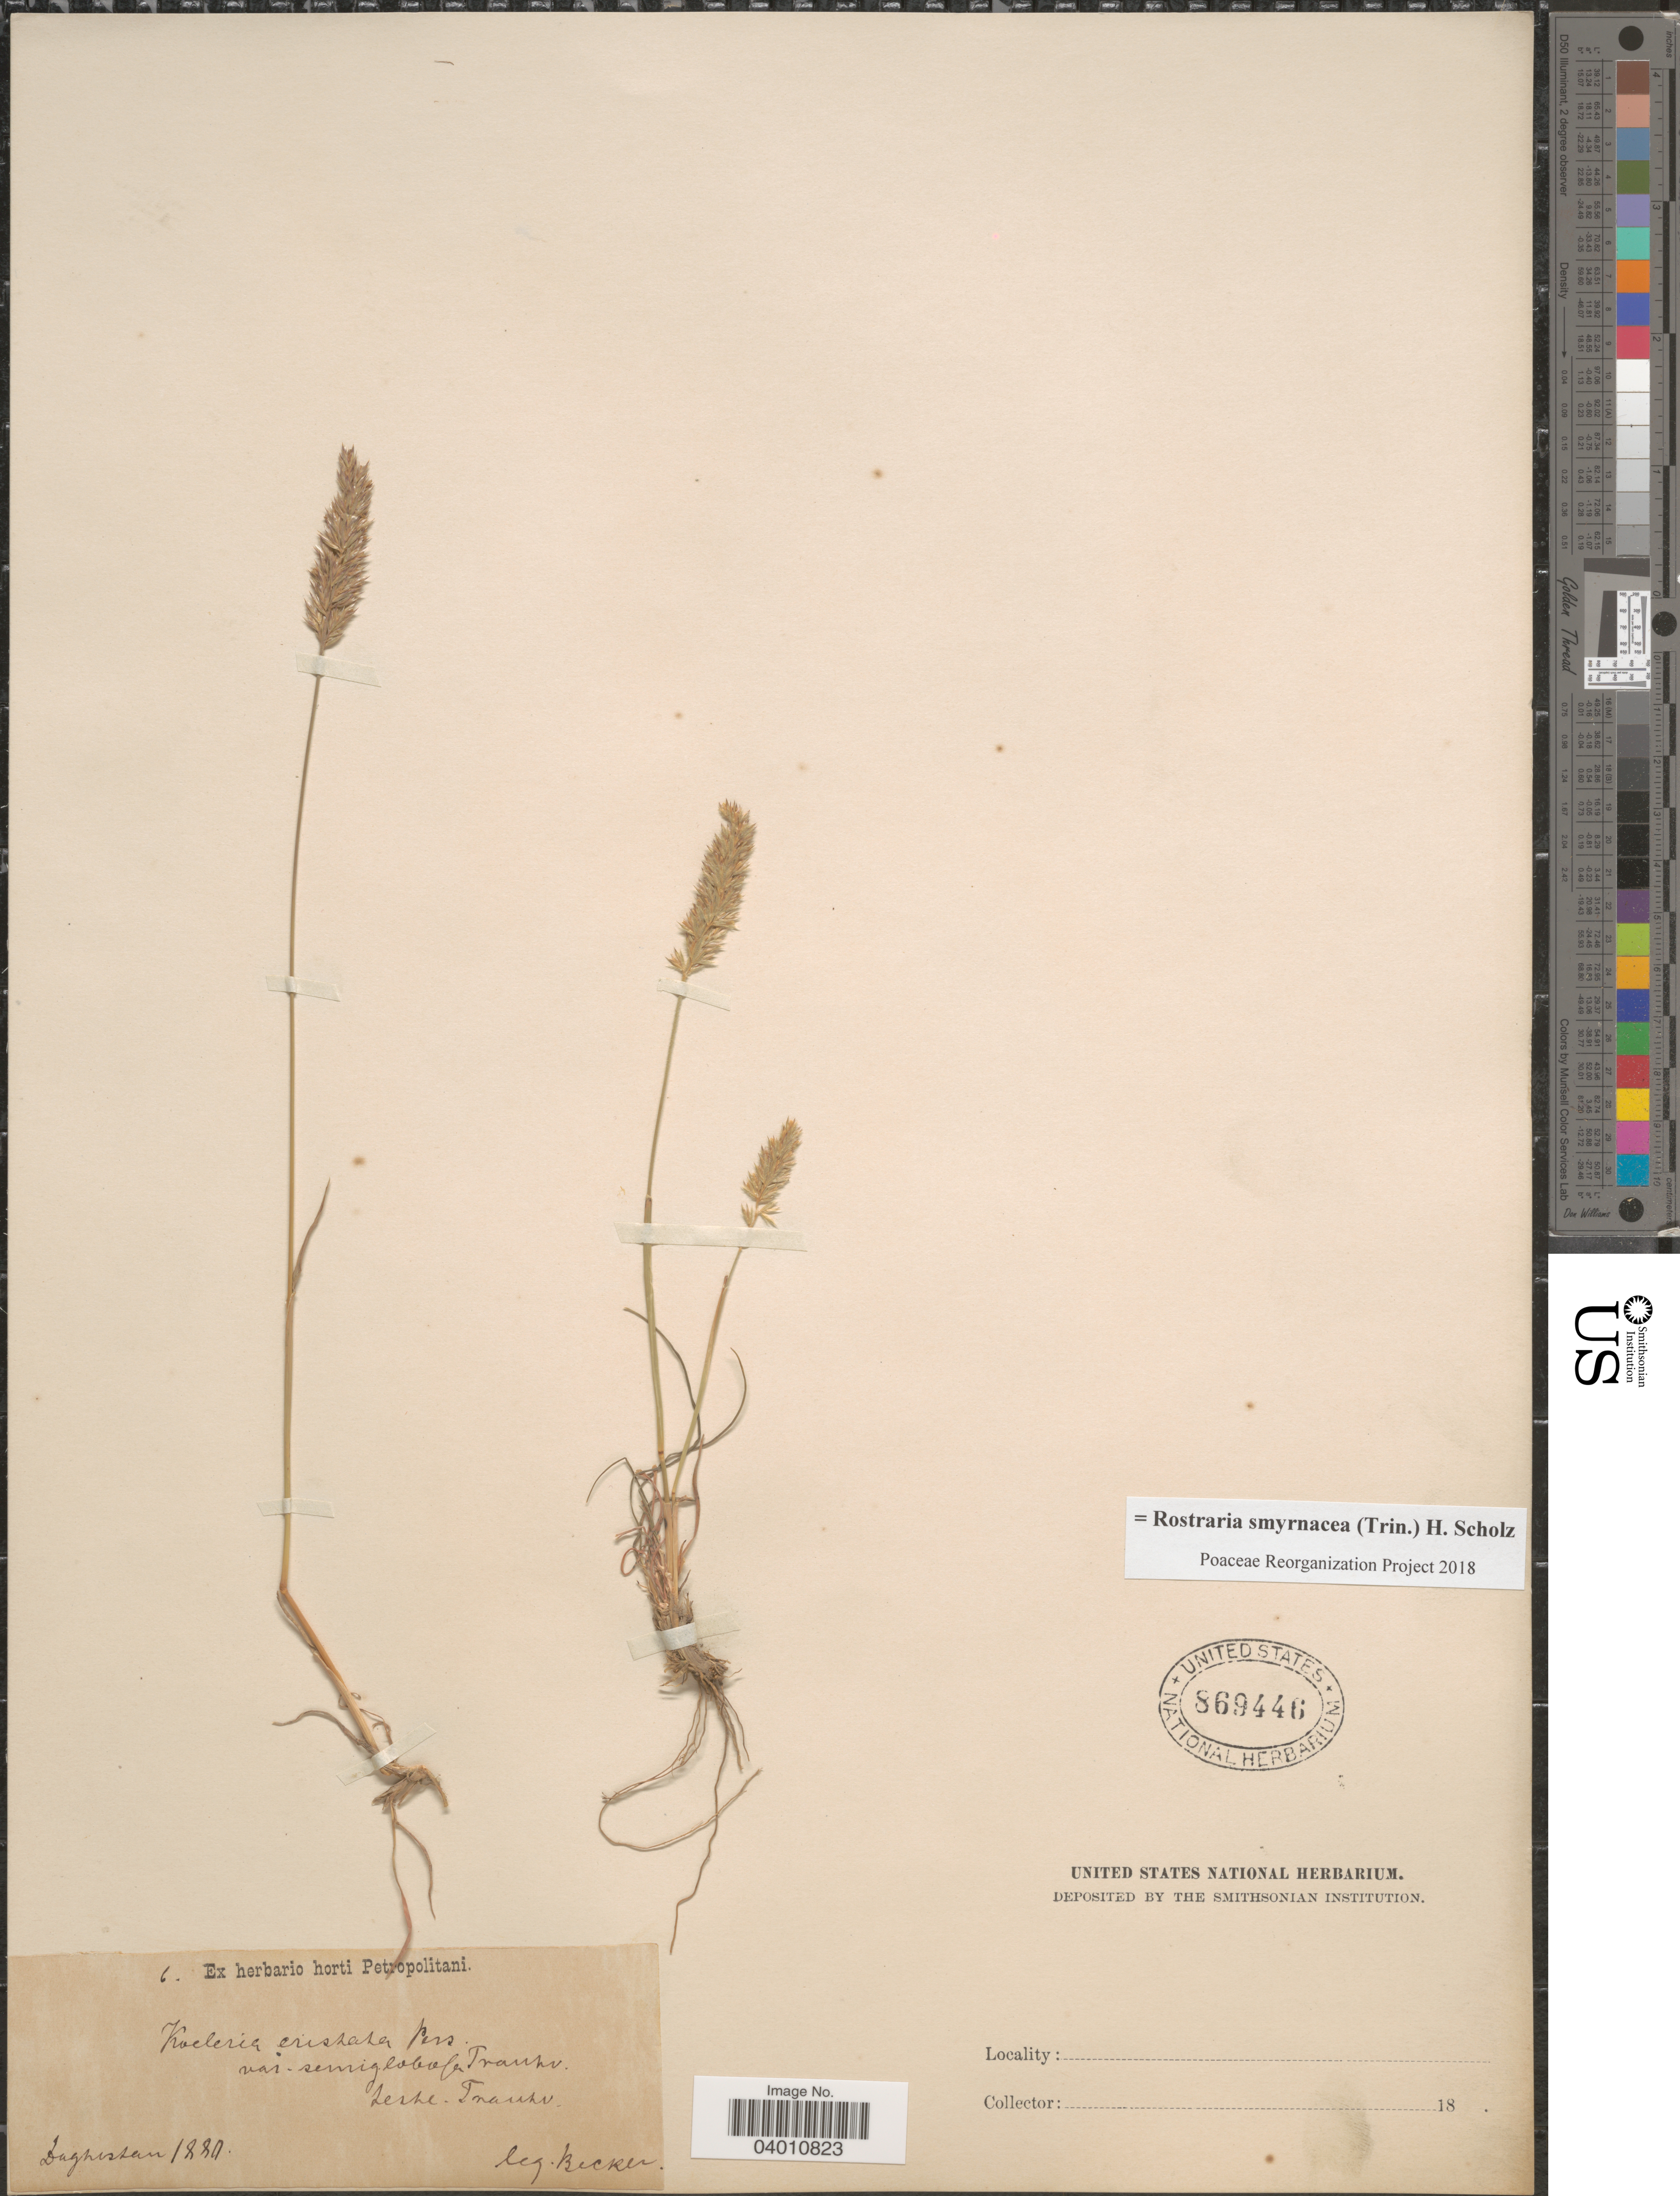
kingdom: Plantae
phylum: Tracheophyta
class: Liliopsida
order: Poales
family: Poaceae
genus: Rostraria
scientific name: Rostraria smyrnacea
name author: (Trin.) H. Scholz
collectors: -. Becker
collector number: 6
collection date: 1880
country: Russian Federation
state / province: Dagestan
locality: Daghestan.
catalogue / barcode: US 869446